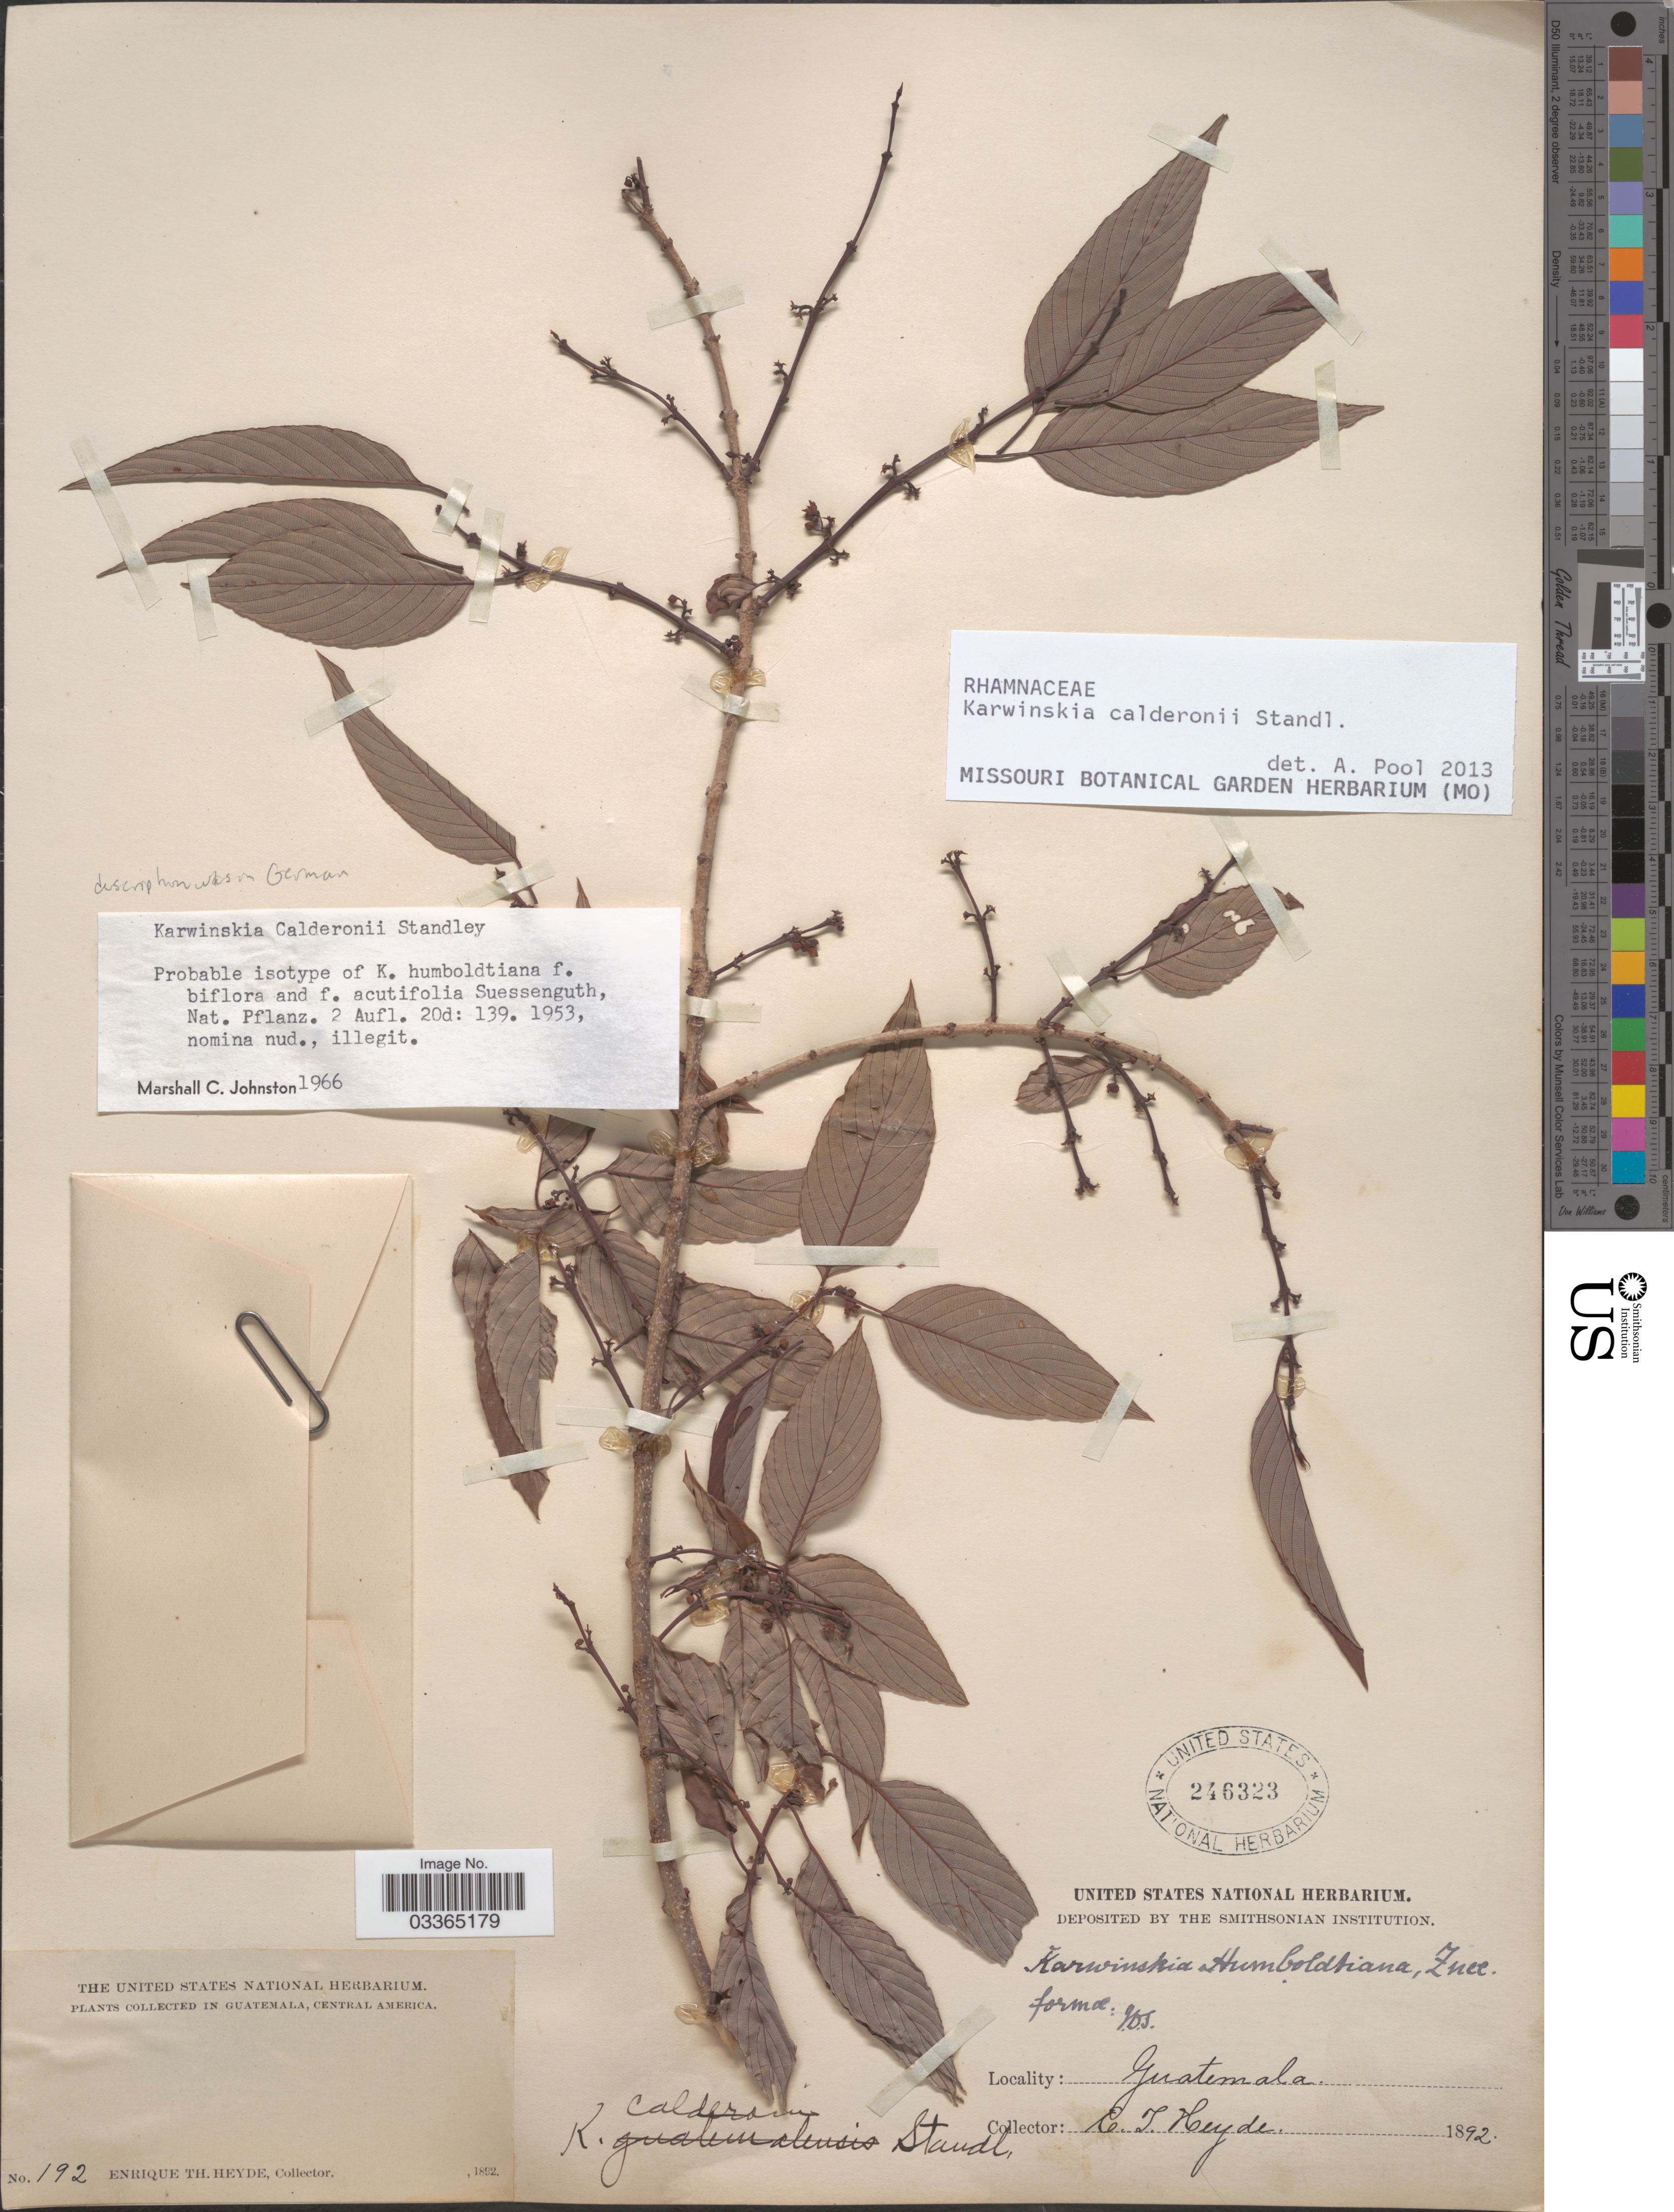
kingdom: Plantae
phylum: Tracheophyta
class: Magnoliopsida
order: Rosales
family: Rhamnaceae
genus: Karwinskia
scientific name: Karwinskia calderonii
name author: Standl.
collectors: E. T. Heyde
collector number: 192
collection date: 1892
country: Guatemala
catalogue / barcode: US 246323